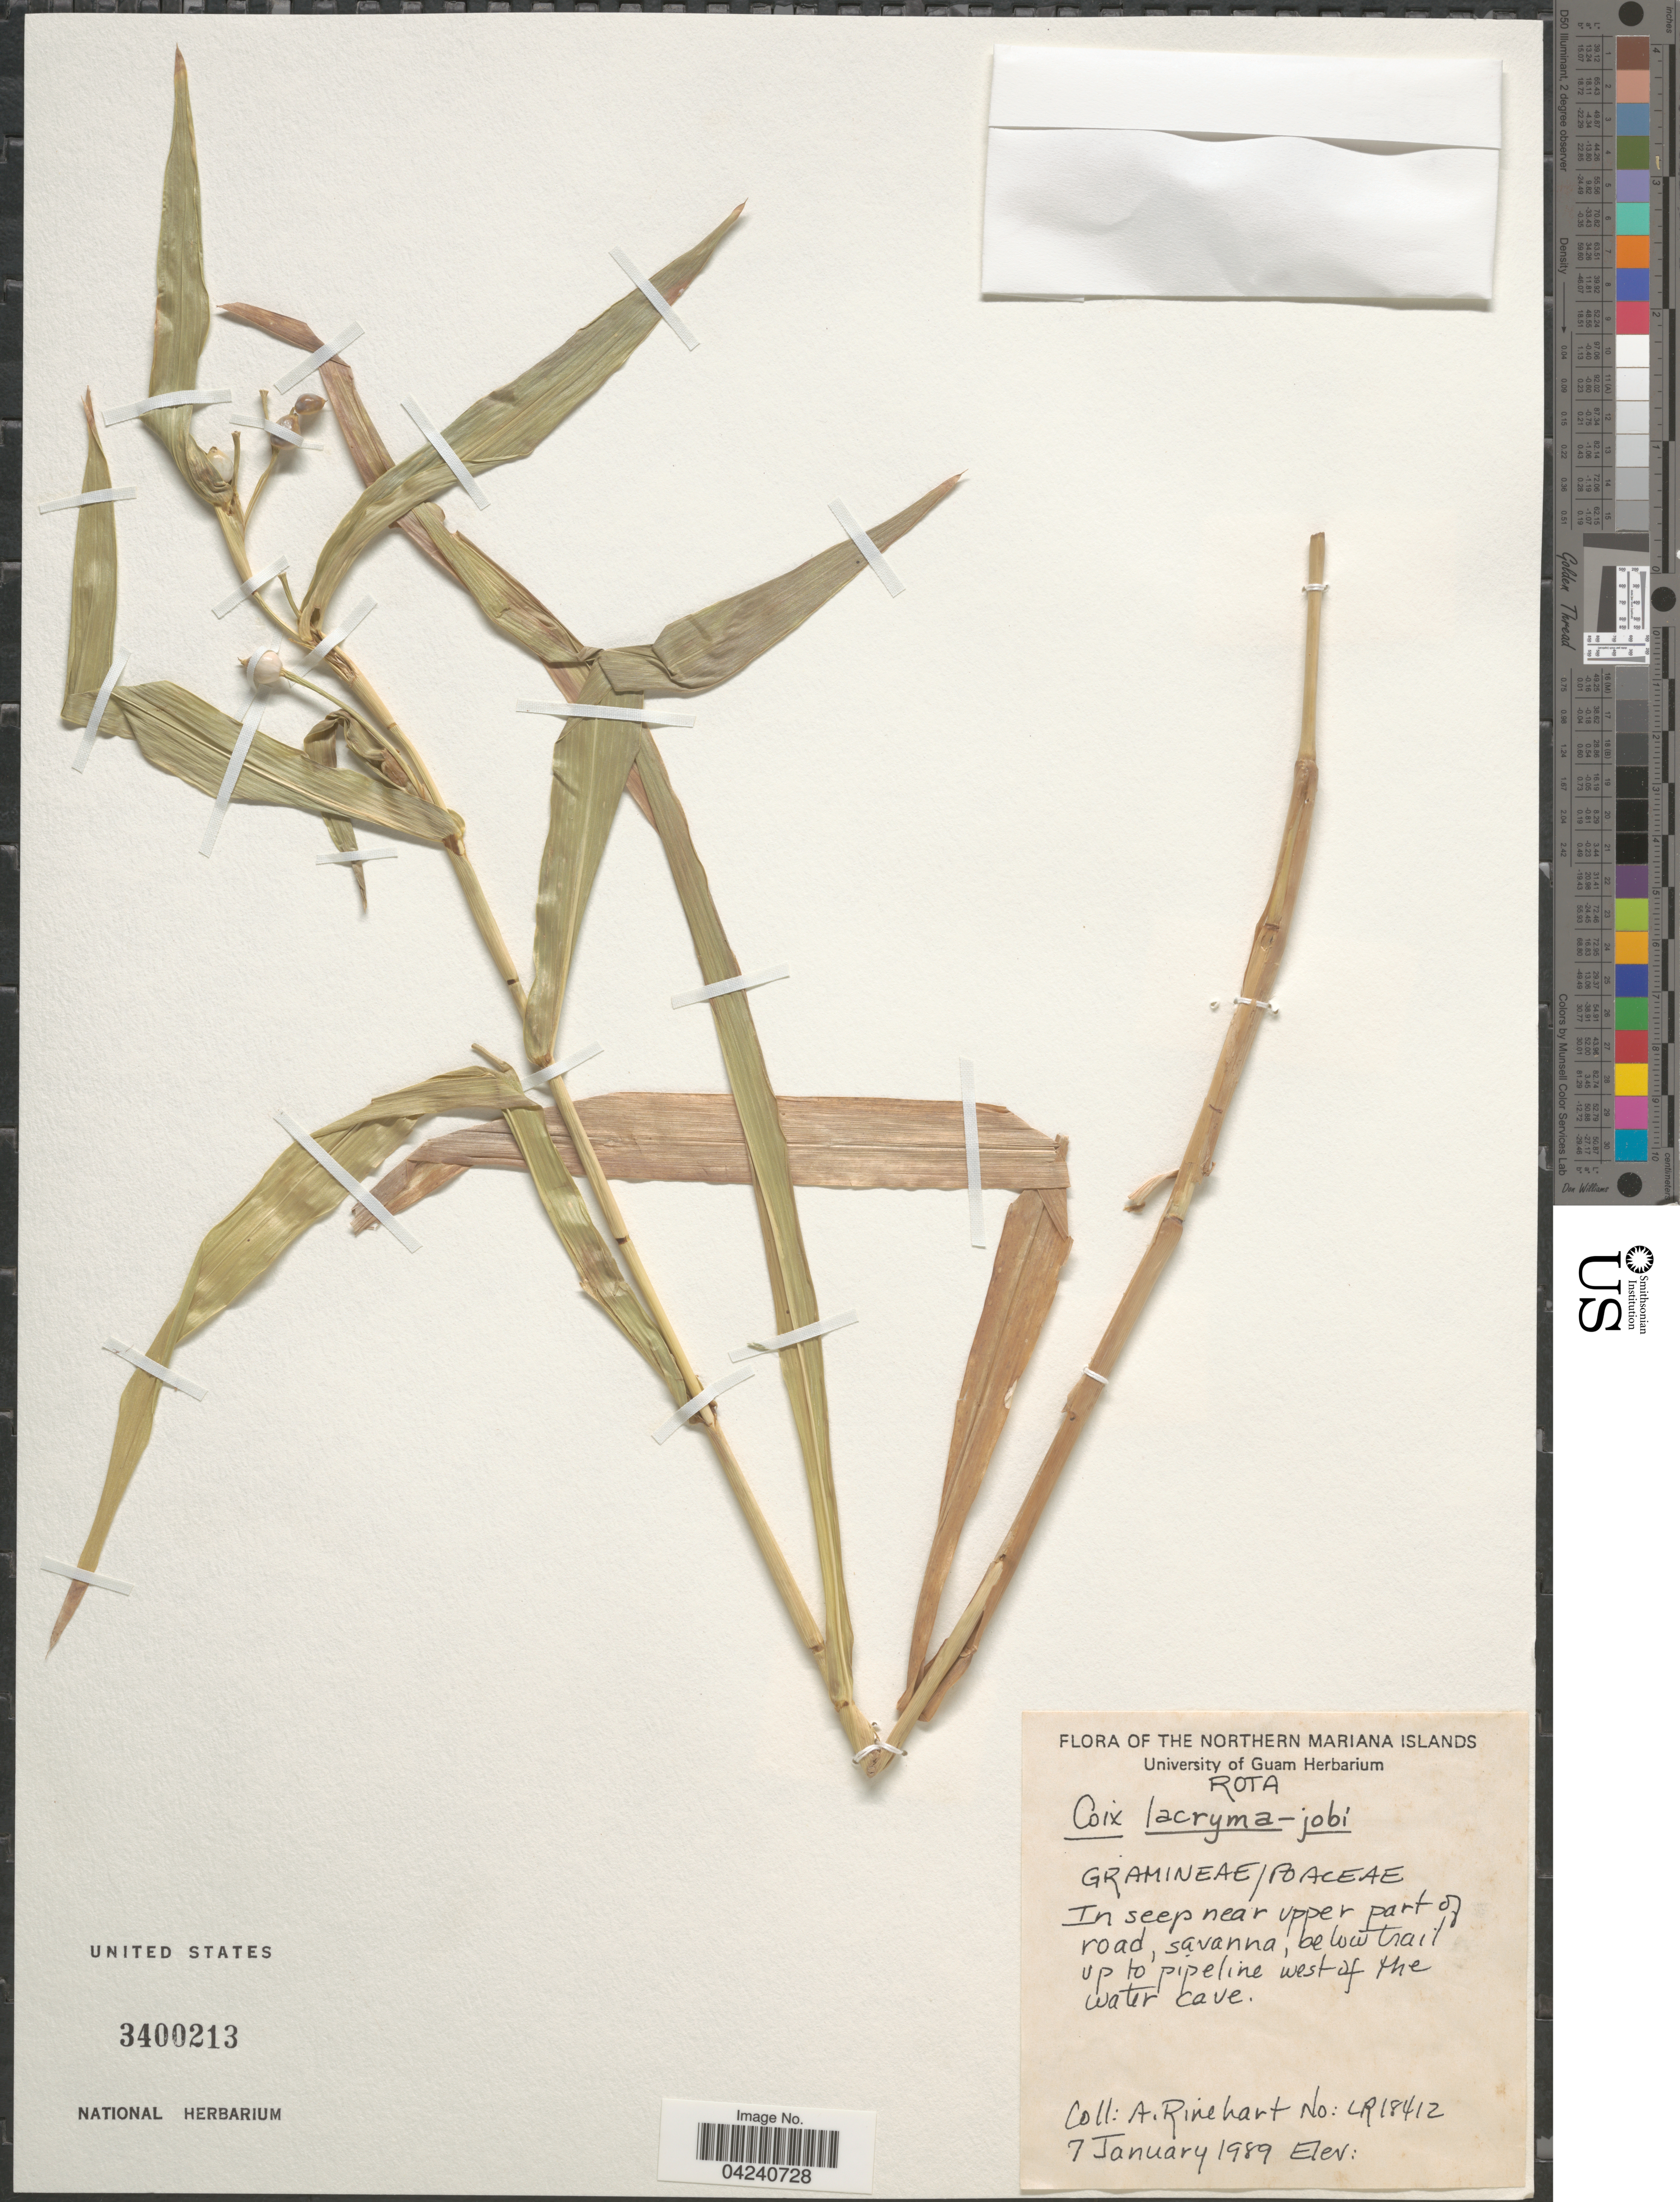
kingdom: Plantae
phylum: Tracheophyta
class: Liliopsida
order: Poales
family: Poaceae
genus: Coix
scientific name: Coix lacryma-jobi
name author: L.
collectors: A. Rinehart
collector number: LR18412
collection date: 1989-01-07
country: Northern Mariana Islands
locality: Rota. In seep near upper part of road, savanna, below trail up to pipeline west of the water cave.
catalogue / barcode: US 3400213